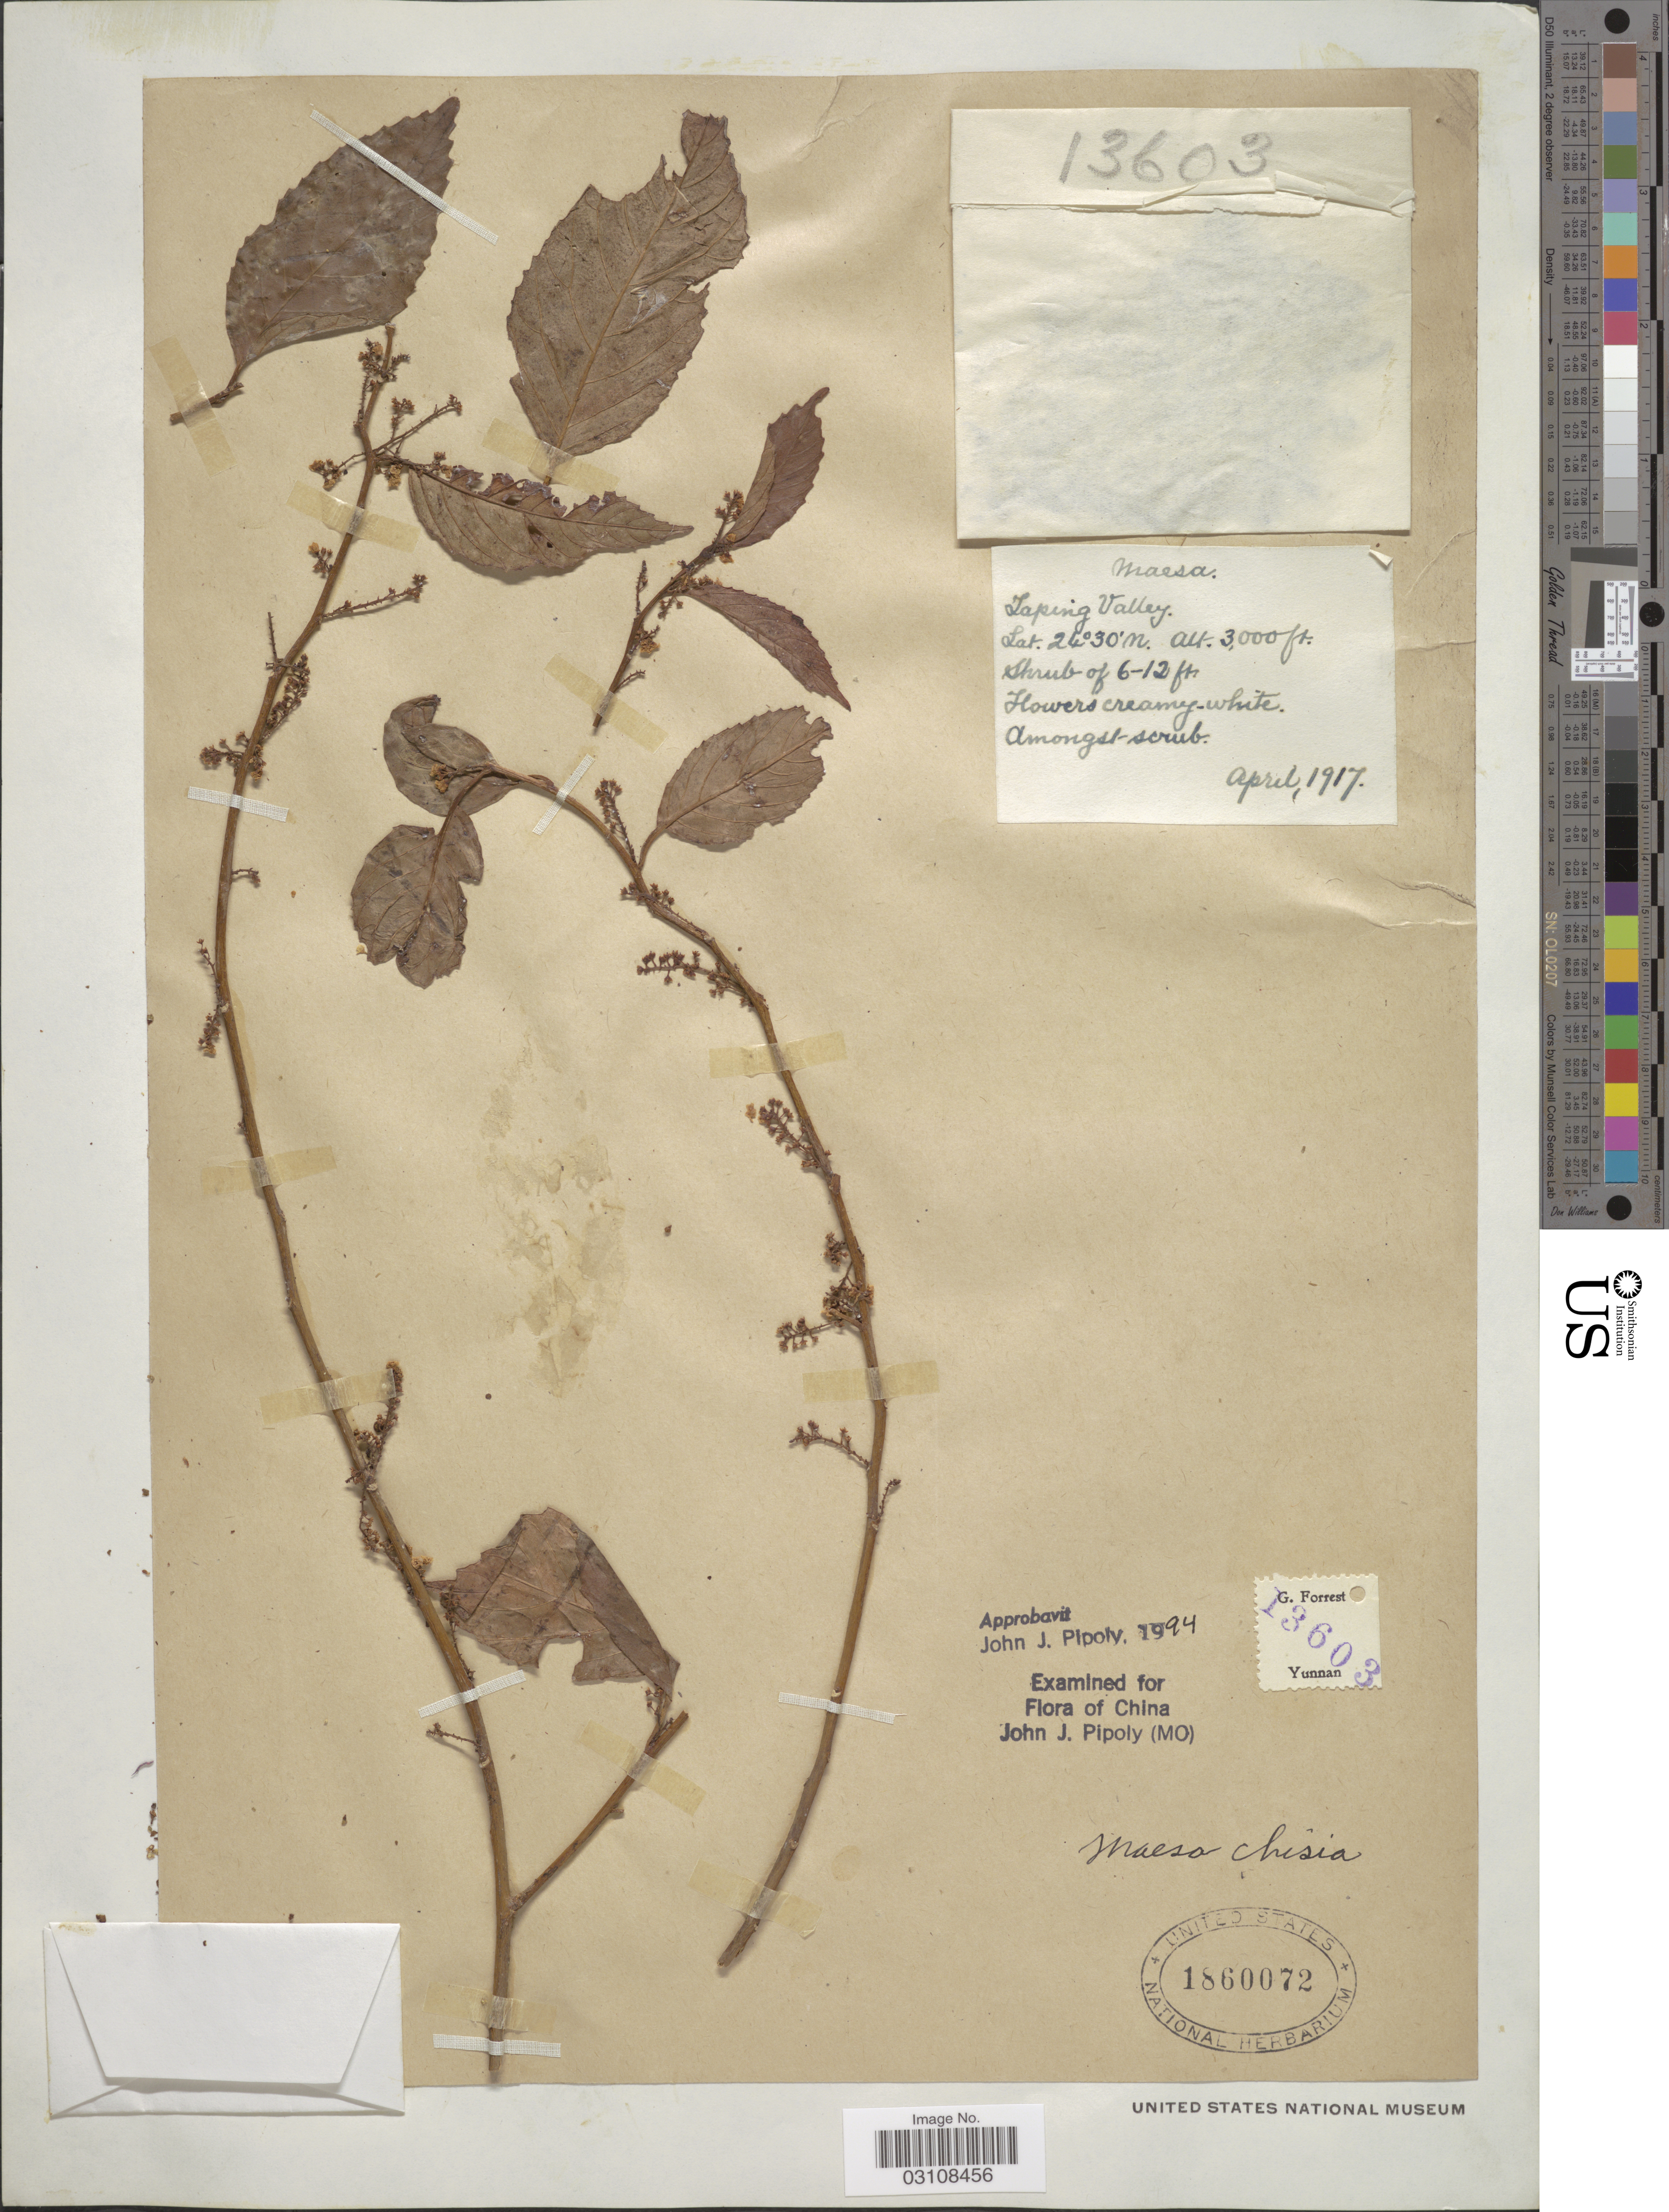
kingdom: Plantae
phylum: Tracheophyta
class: Magnoliopsida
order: Ericales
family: Primulaceae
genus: Maesa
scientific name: Maesa chisia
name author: Buch.-Ham. ex D. Don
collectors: G. Forrest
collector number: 13603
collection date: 1917-04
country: China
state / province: Yunnan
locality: Taping Valley.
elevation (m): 914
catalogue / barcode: US 1860072